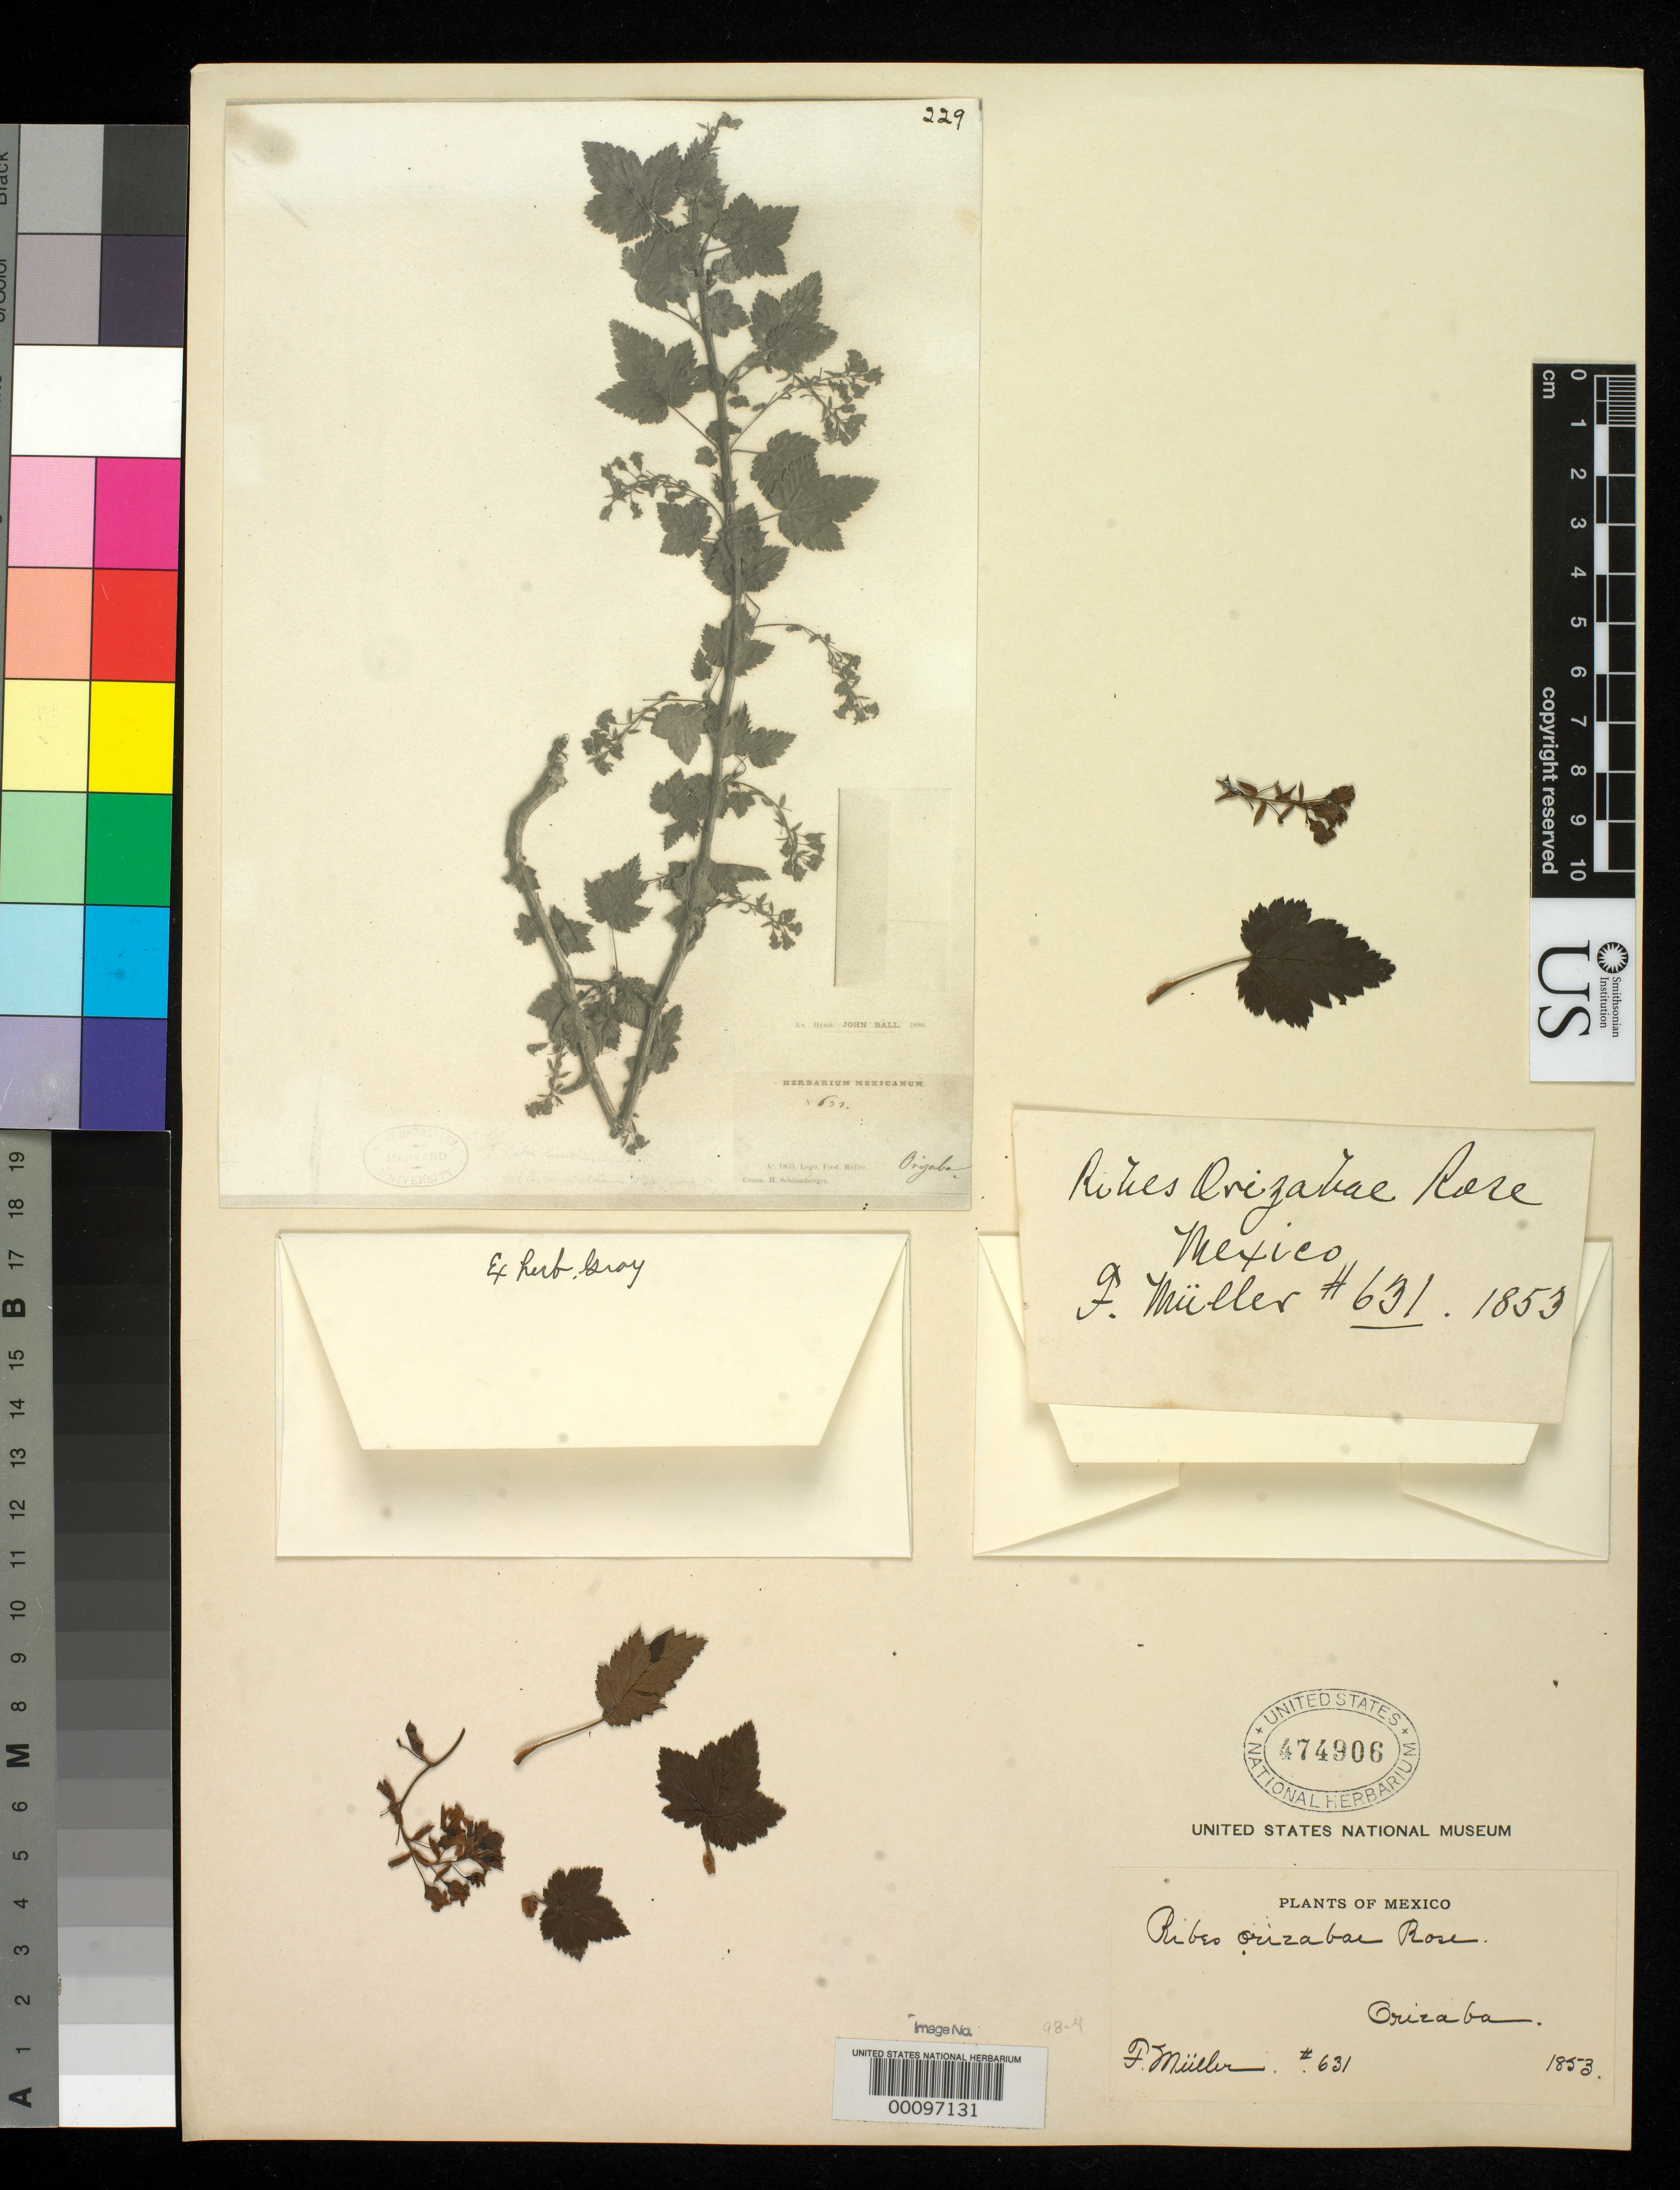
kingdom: Plantae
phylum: Tracheophyta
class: Magnoliopsida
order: Saxifragales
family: Grossulariaceae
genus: Ribes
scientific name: Ribes orizabae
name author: Rose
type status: Type Material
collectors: F. Mueller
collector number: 637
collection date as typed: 1853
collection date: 1853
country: Mexico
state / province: Veracruz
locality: Orizaba.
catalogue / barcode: US 474906